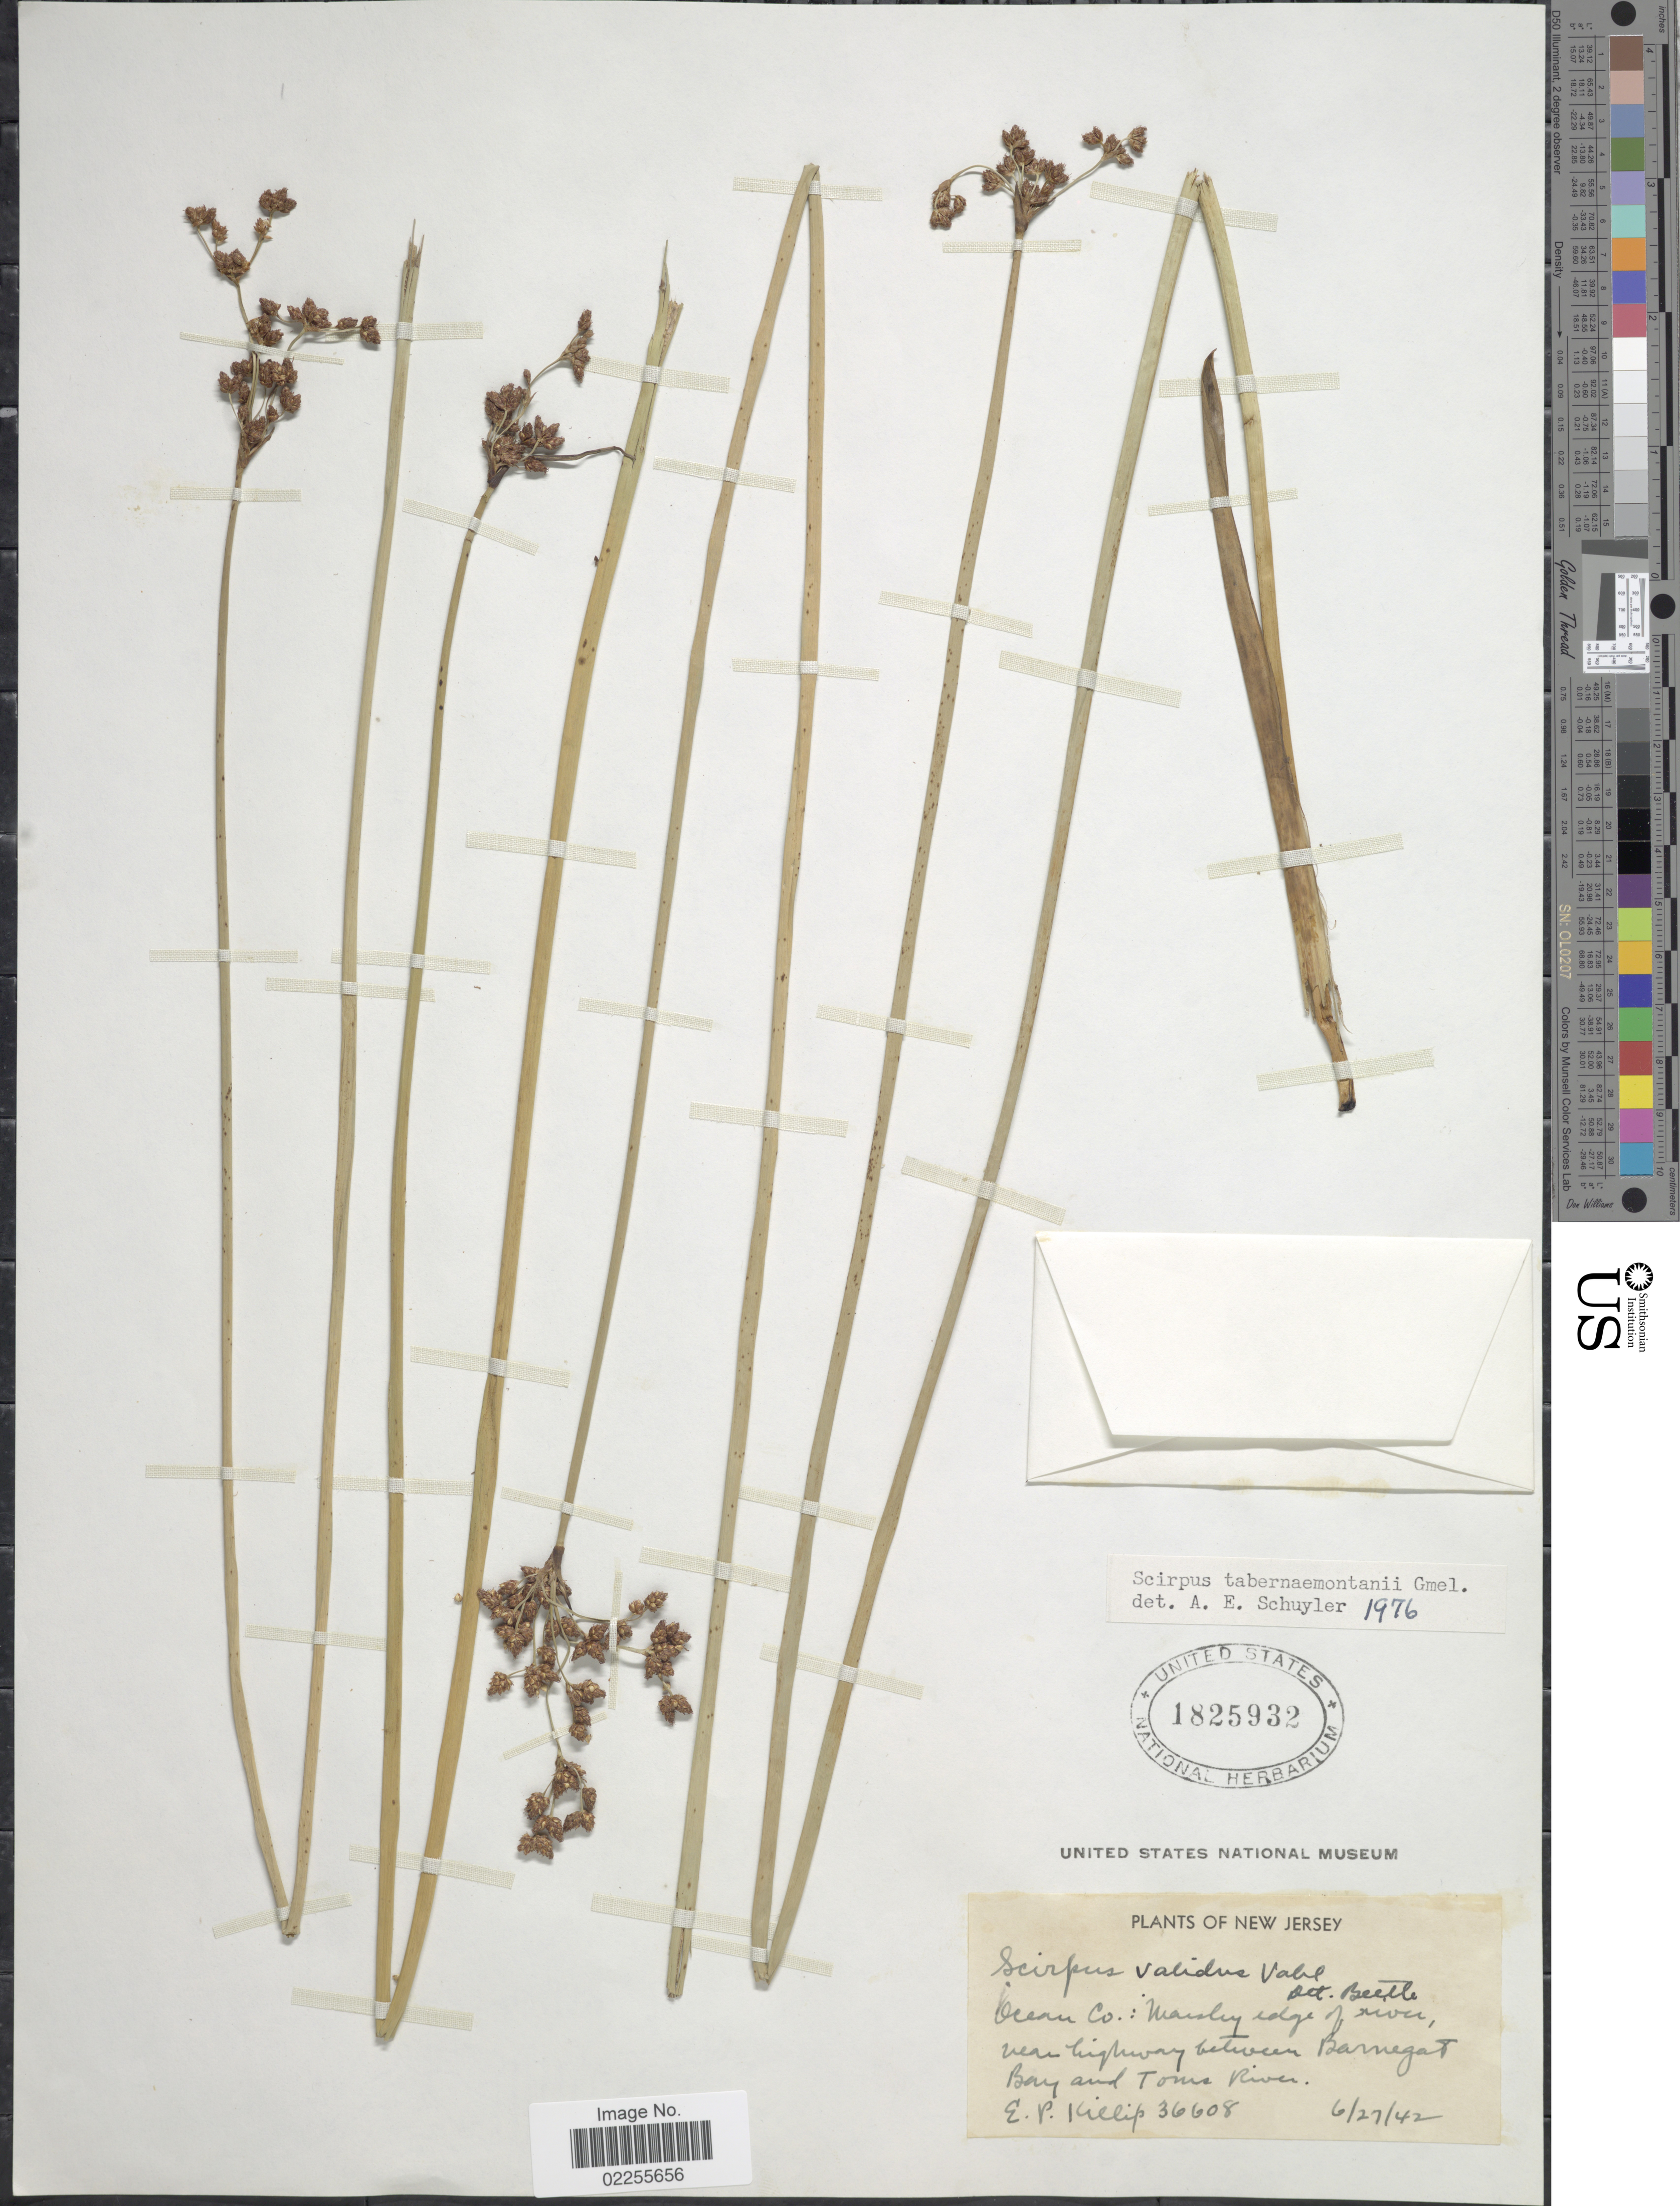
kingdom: Plantae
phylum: Tracheophyta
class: Liliopsida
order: Poales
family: Cyperaceae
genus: Schoenoplectus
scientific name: Schoenoplectus tabernaemontani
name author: (C.C. Gmel.) Palla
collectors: E. P. Killip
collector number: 36608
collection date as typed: Transcribed d/m/y: 27/6/42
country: United States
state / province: New Jersey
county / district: Ocean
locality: Ocean Co.: Marshy edge of river near highway between Barnegat Bay and Toms River.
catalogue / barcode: US 1825932